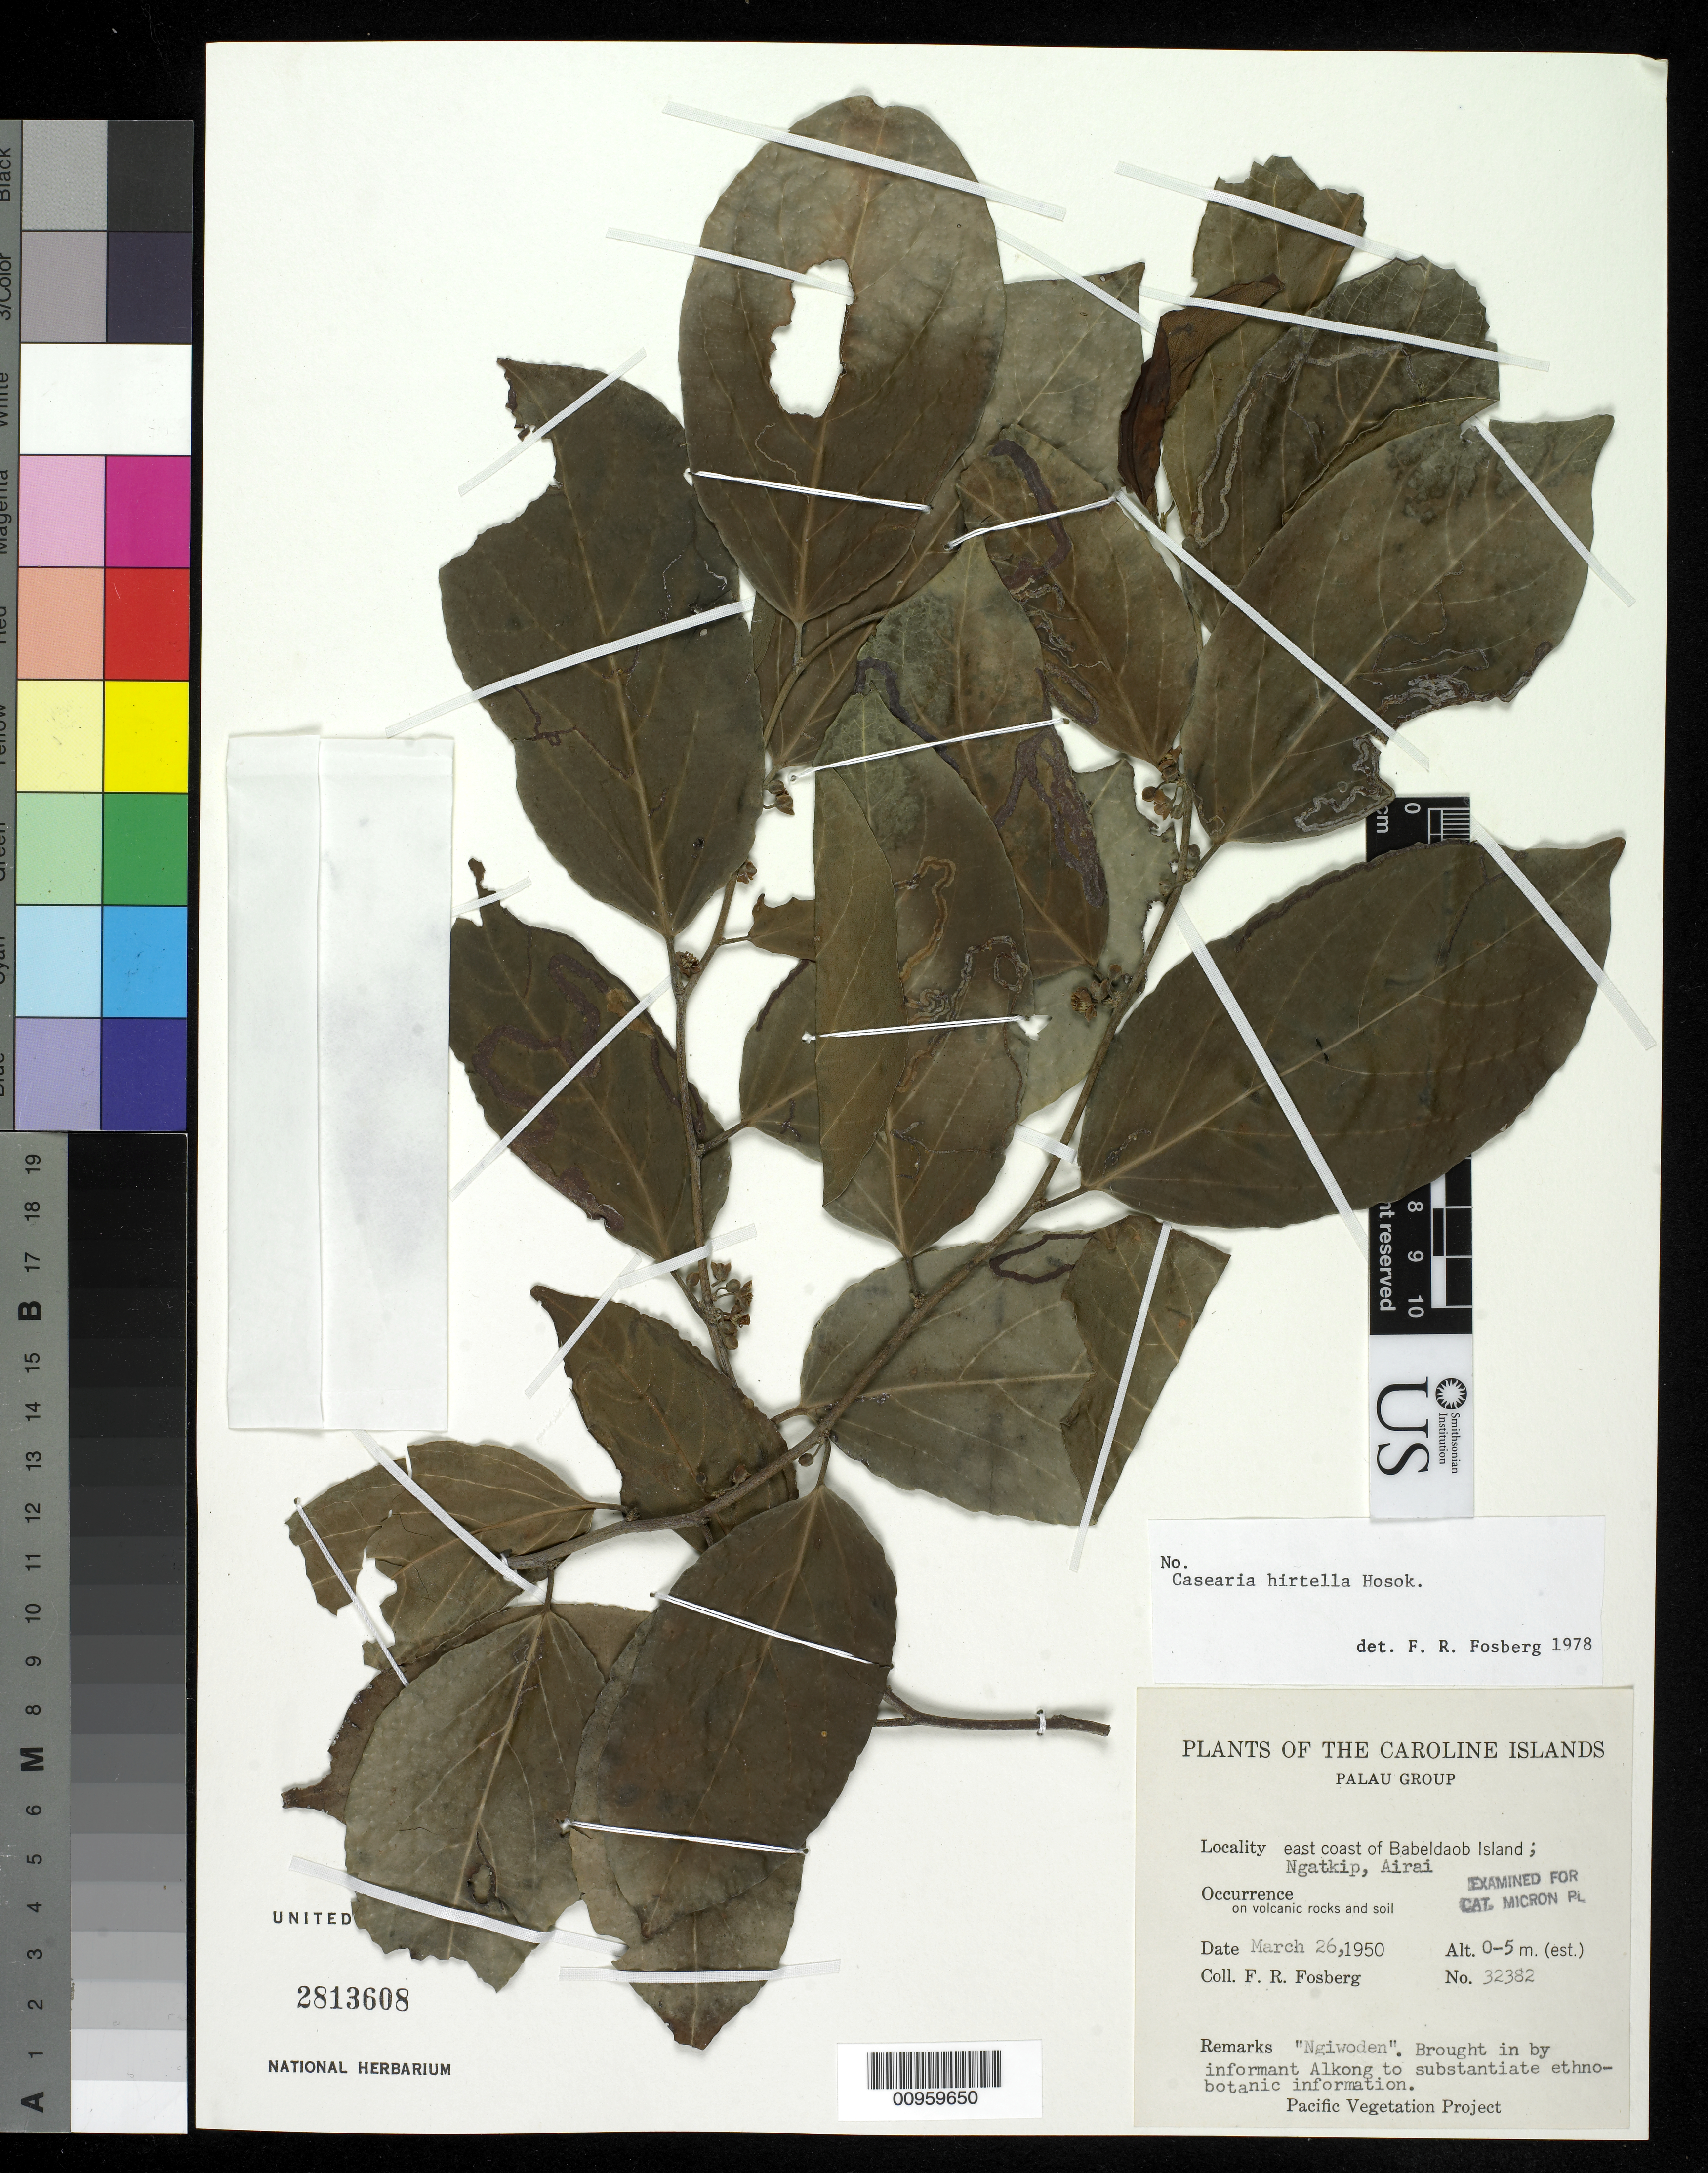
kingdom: Plantae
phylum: Tracheophyta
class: Magnoliopsida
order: Malpighiales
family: Salicaceae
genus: Casearia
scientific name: Casearia hirtella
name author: Hosok.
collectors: F. R. Fosberg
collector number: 32382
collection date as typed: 26 Mar 1950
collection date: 1950-03-26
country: Palau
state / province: Airai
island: Babeldaob [Babelthuap]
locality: east coast of Babeldaob Island; Ngatkip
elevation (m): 0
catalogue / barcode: US 2813608